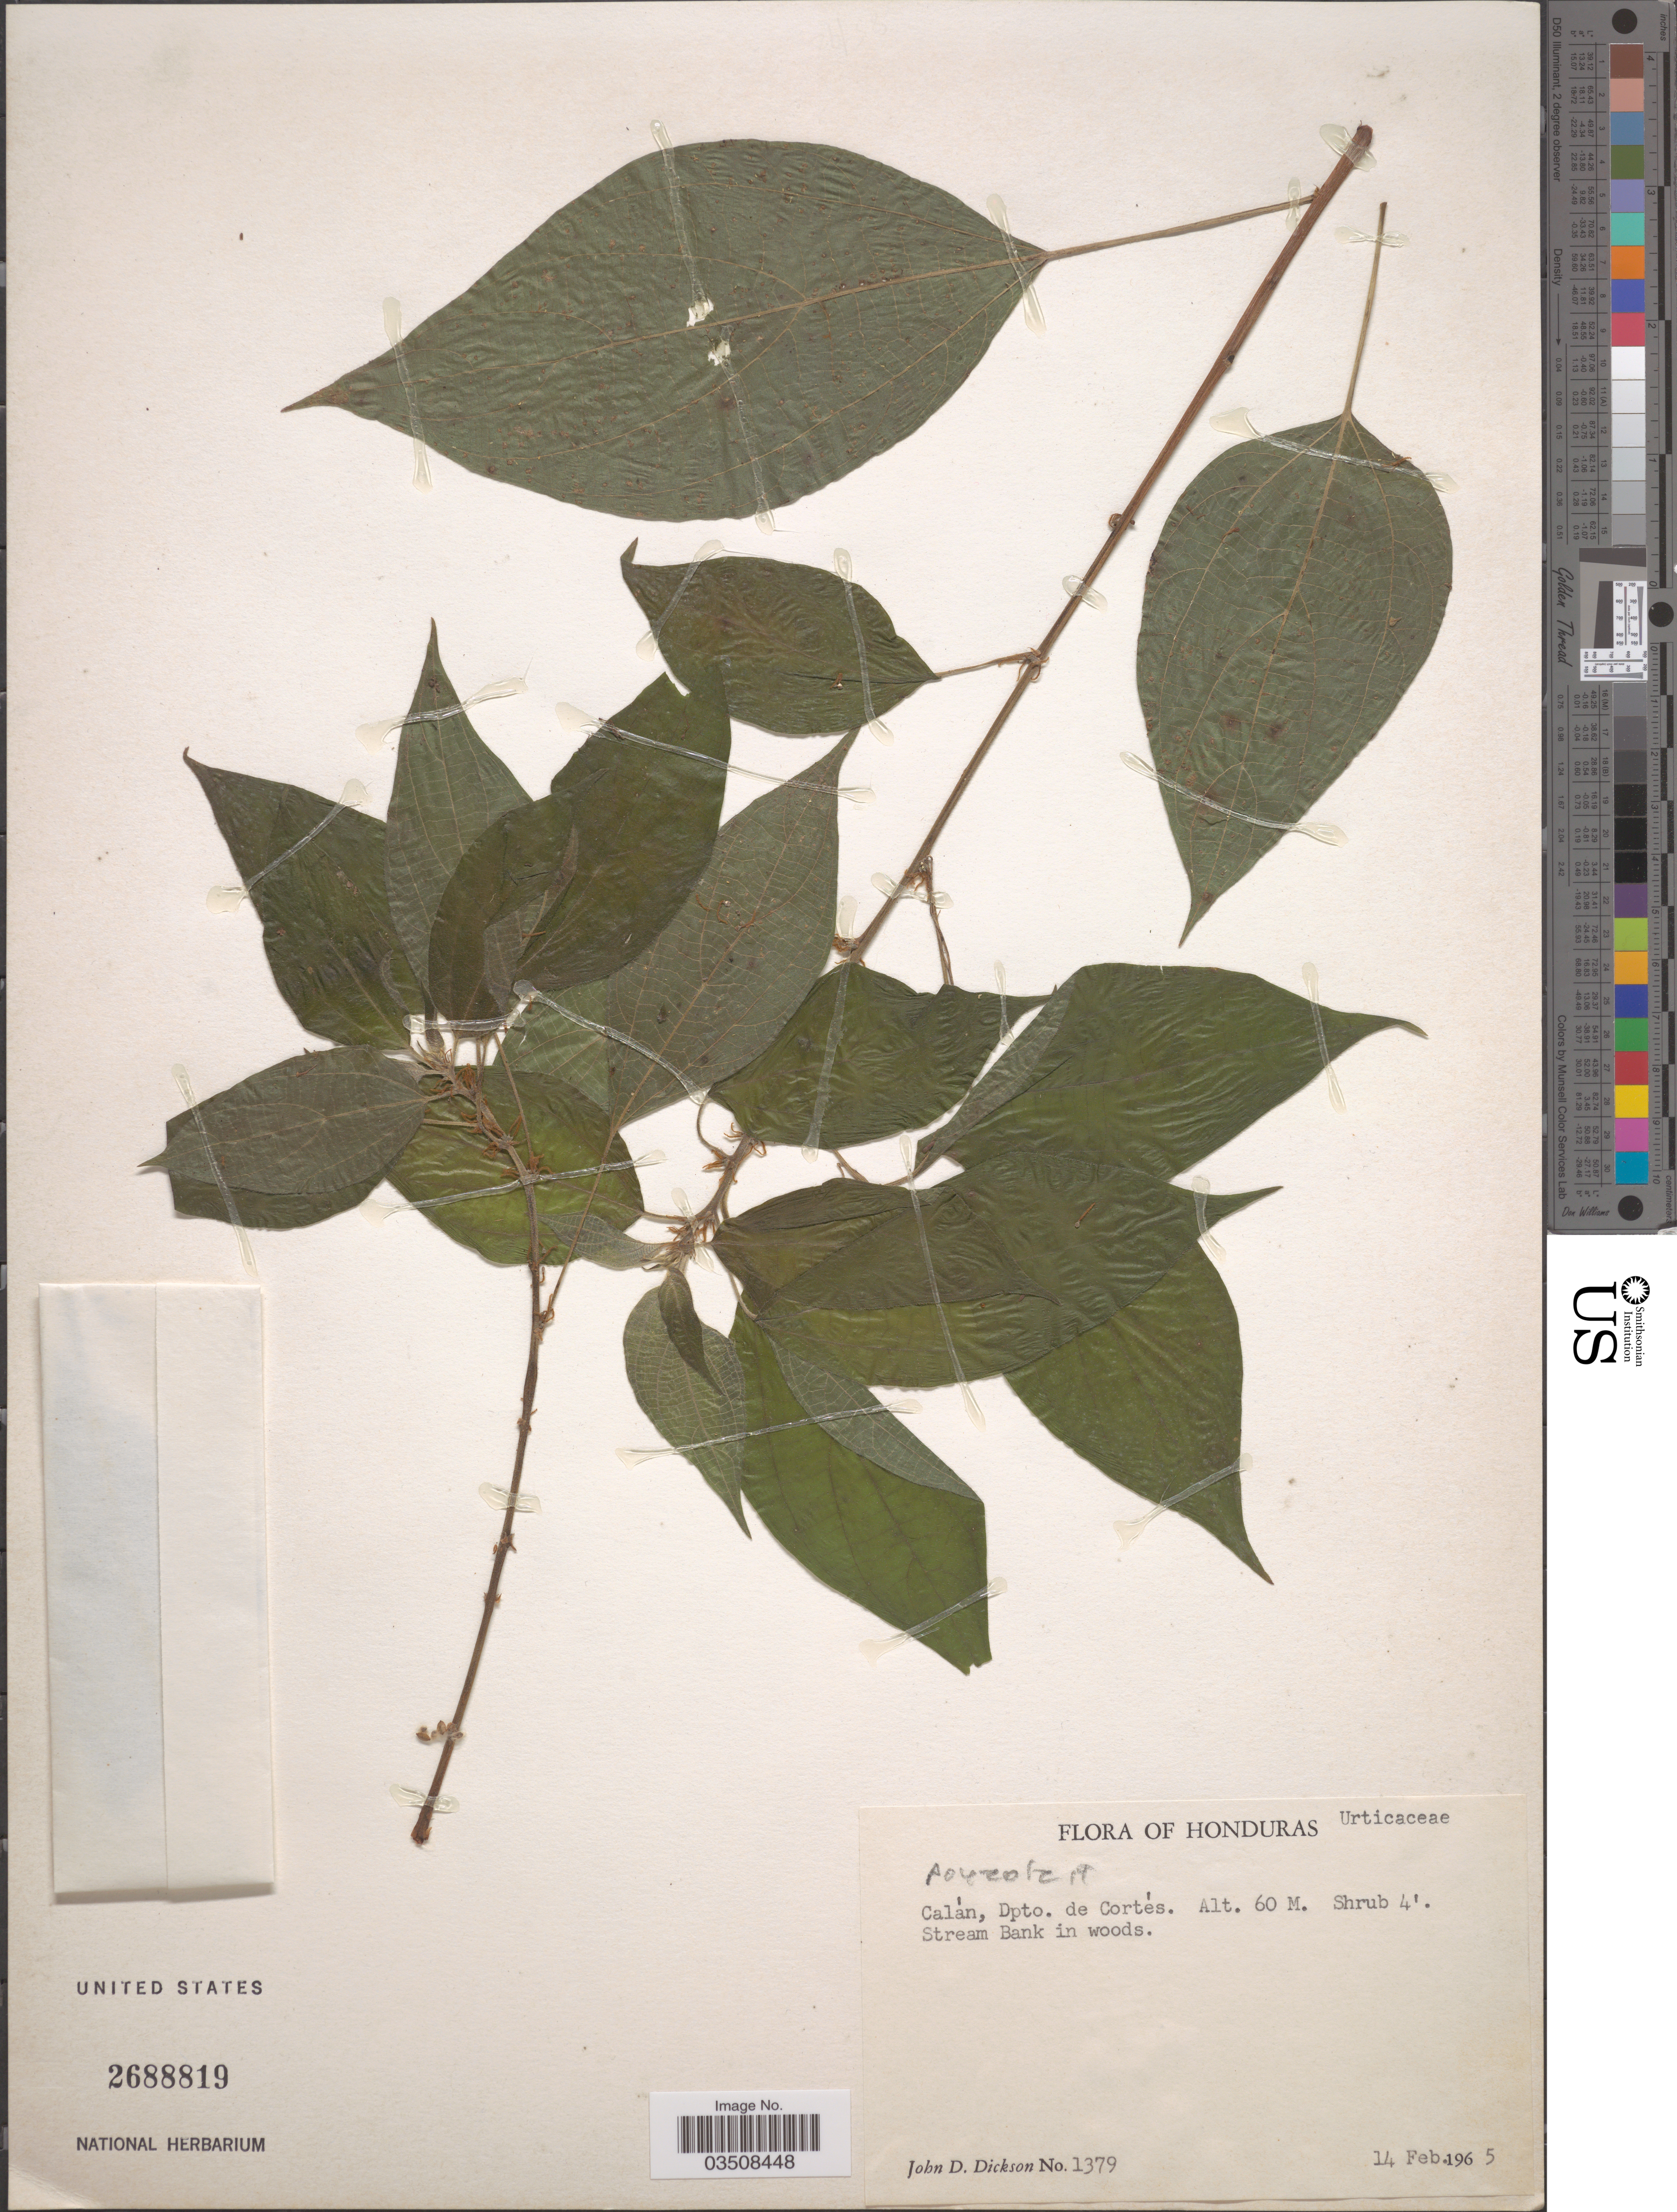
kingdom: Plantae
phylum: Tracheophyta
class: Magnoliopsida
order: Rosales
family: Urticaceae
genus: Pouzolzia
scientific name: Pouzolzia sp.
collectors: J. Dickson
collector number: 1379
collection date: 1965-02-04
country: Honduras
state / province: Cortes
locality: Calán, Dpto. de Cortés. Stream Bank in woods.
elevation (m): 60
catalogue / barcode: US 2688819